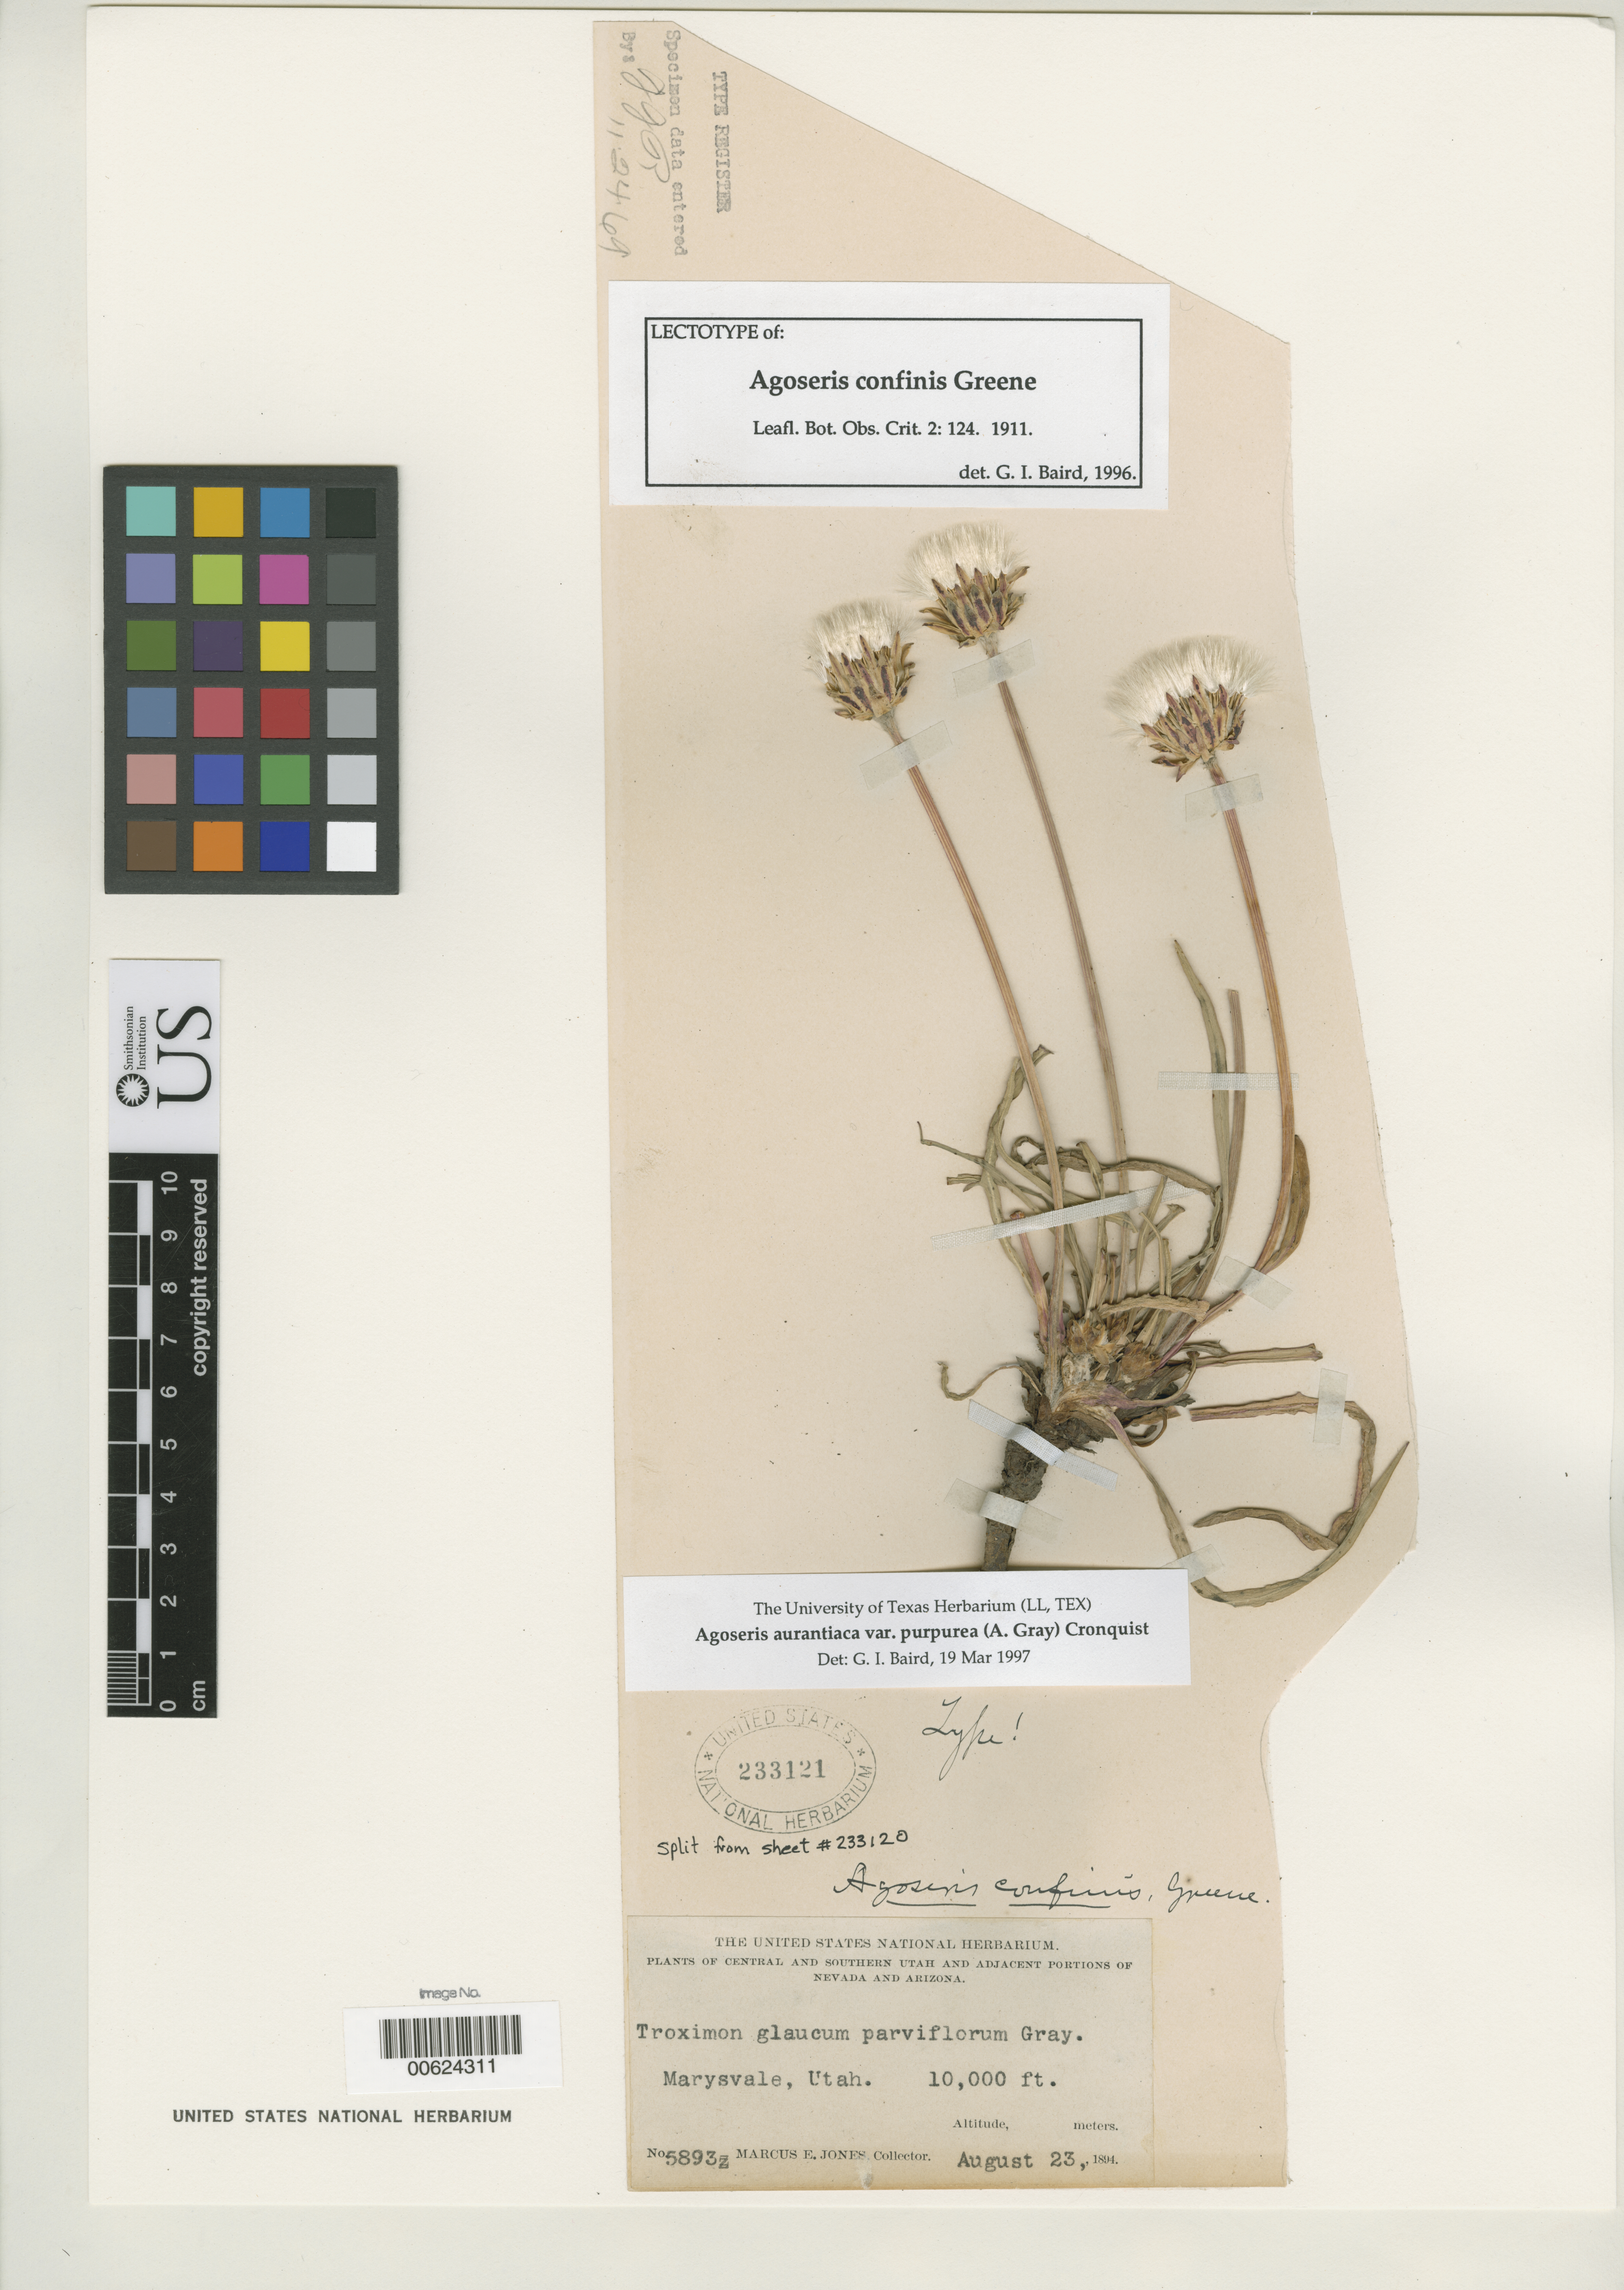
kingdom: Plantae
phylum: Tracheophyta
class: Magnoliopsida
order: Asterales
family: Asteraceae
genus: Agoseris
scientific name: Agoseris confinis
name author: Greene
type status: Lectotype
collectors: M. E. Jones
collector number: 5893Z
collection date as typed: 23 Aug 1894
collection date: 1894-08-23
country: United States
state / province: Utah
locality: Marysvale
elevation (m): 3048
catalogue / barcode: US 233121